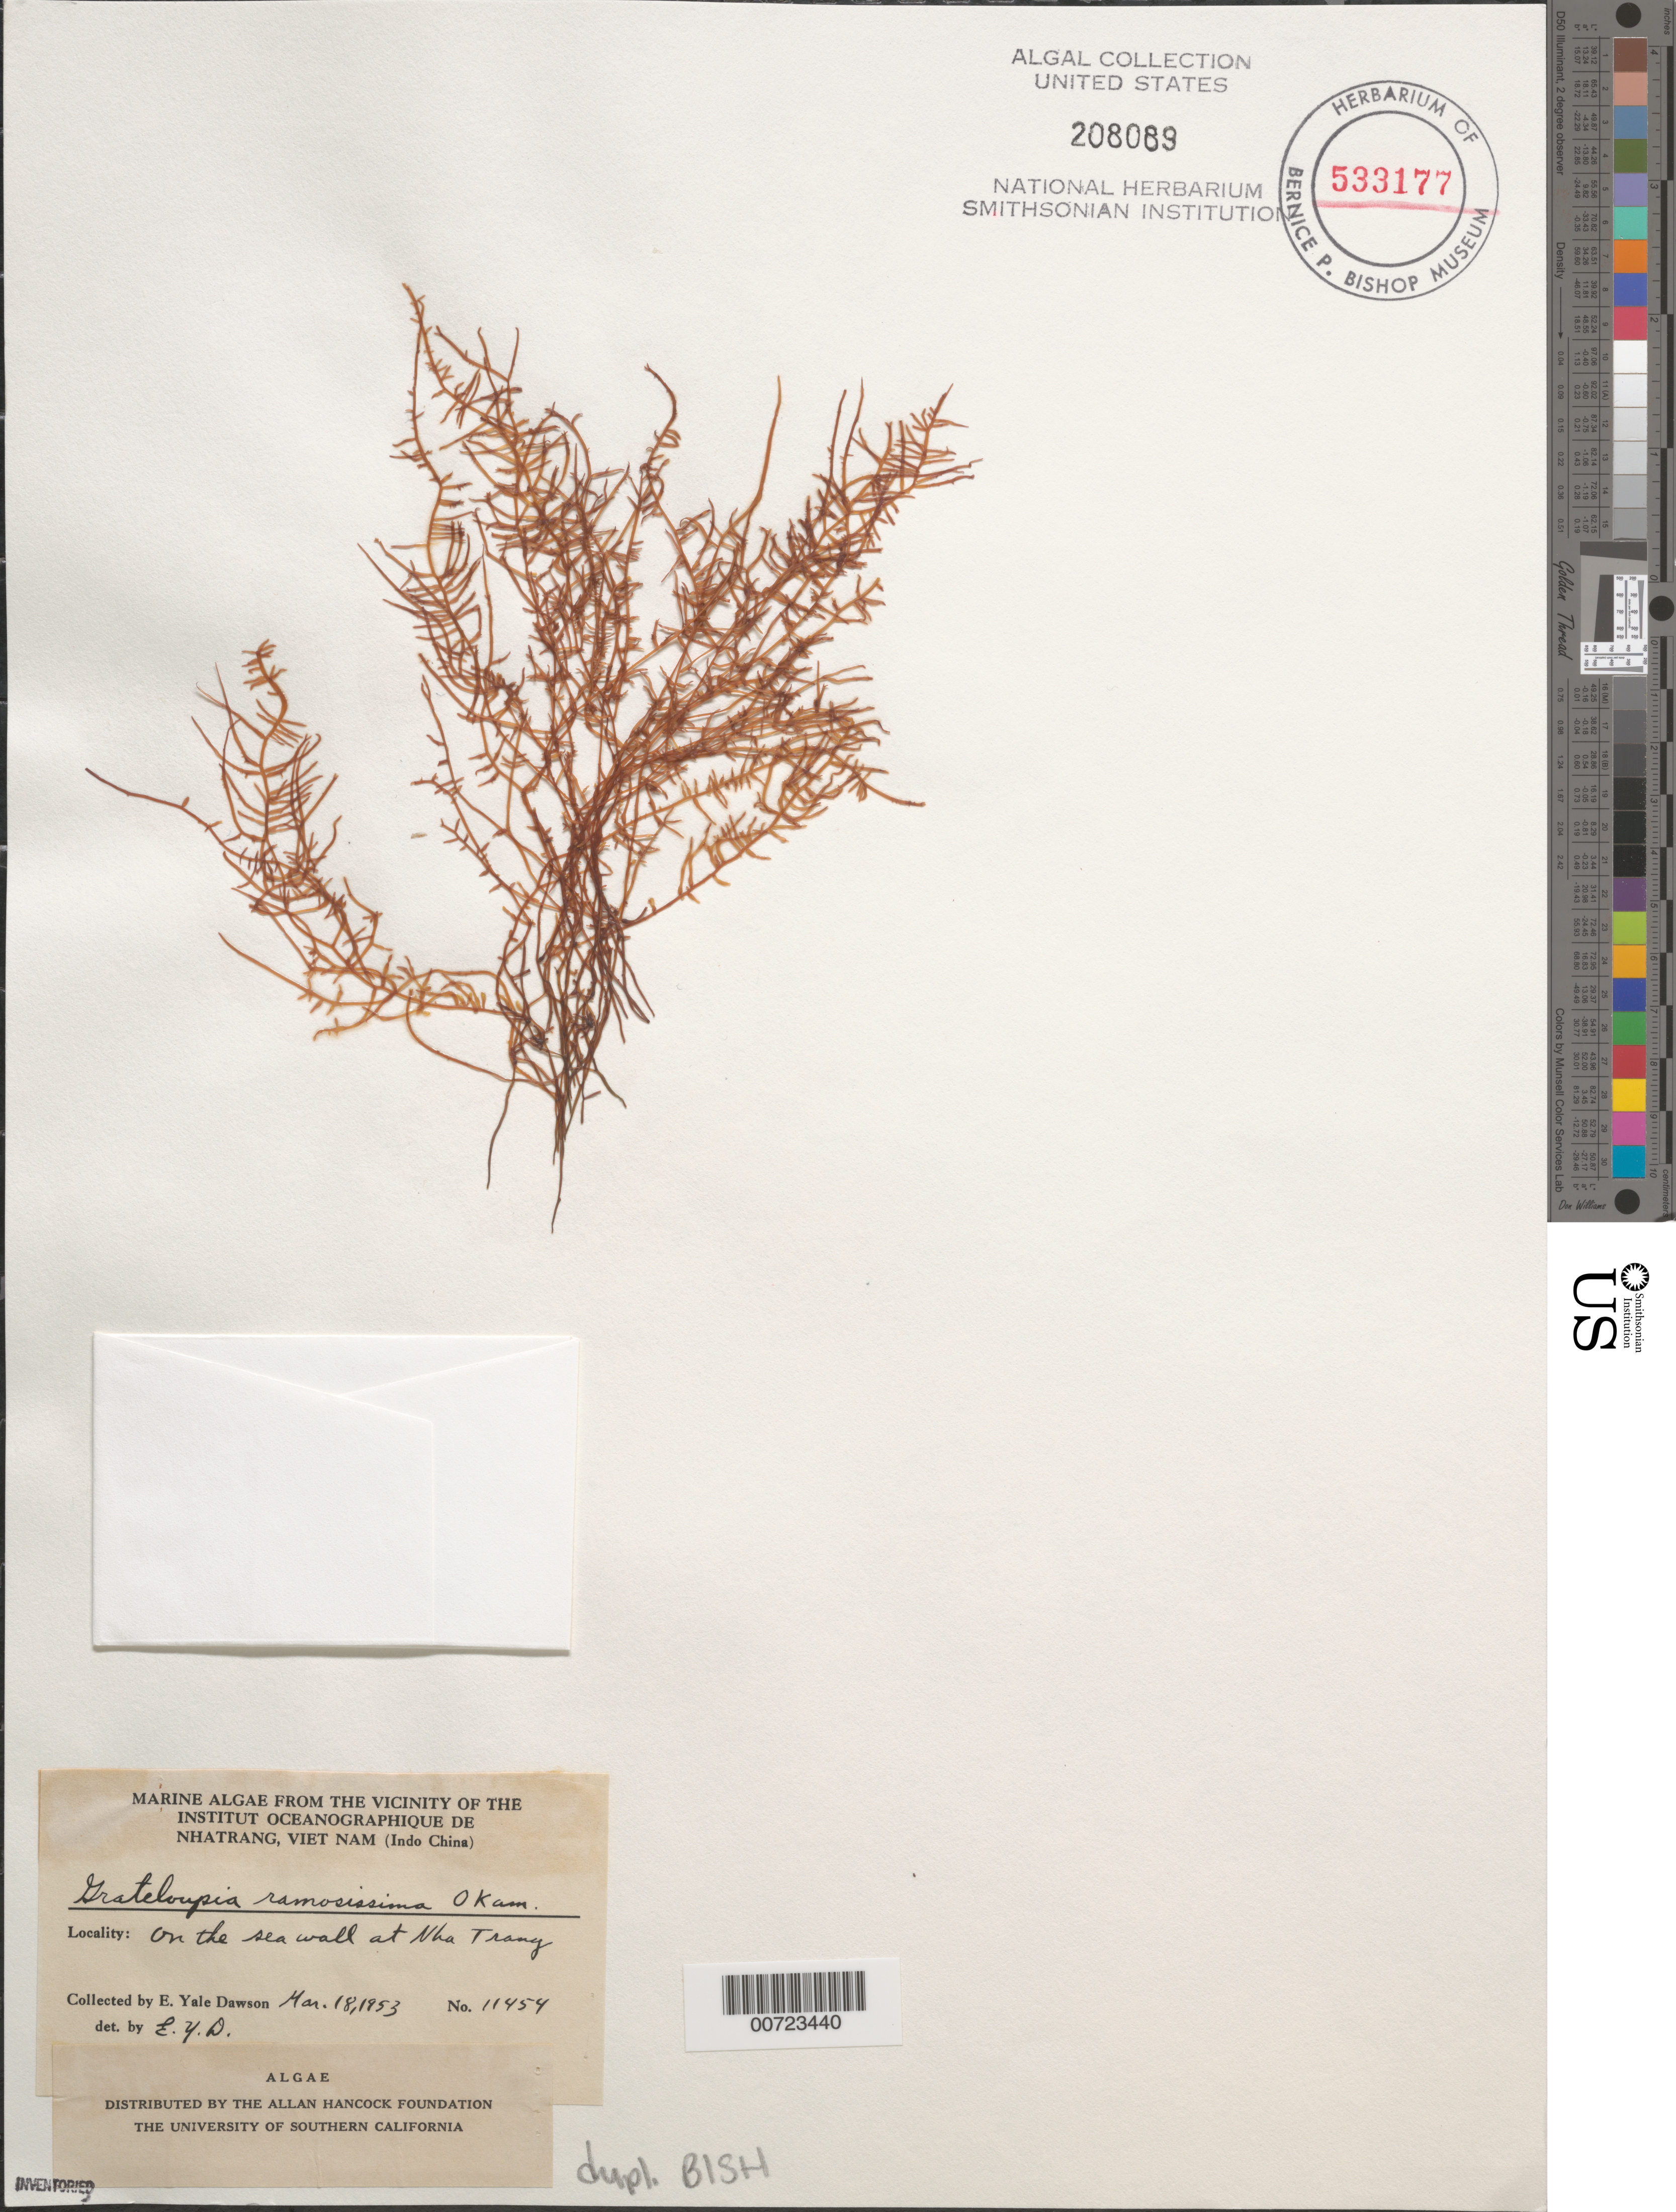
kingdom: Plantae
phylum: Rhodophyta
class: Florideophyceae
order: Halymeniales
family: Halymeniaceae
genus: Grateloupia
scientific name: Grateloupia ramosissima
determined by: Dawson, E. Y.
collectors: E. Y. Dawson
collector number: EYD 11454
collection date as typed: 18 Mar 1953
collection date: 1953-03-18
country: Vietnam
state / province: Phu Khanh Province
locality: Nhatrang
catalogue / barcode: US 208089